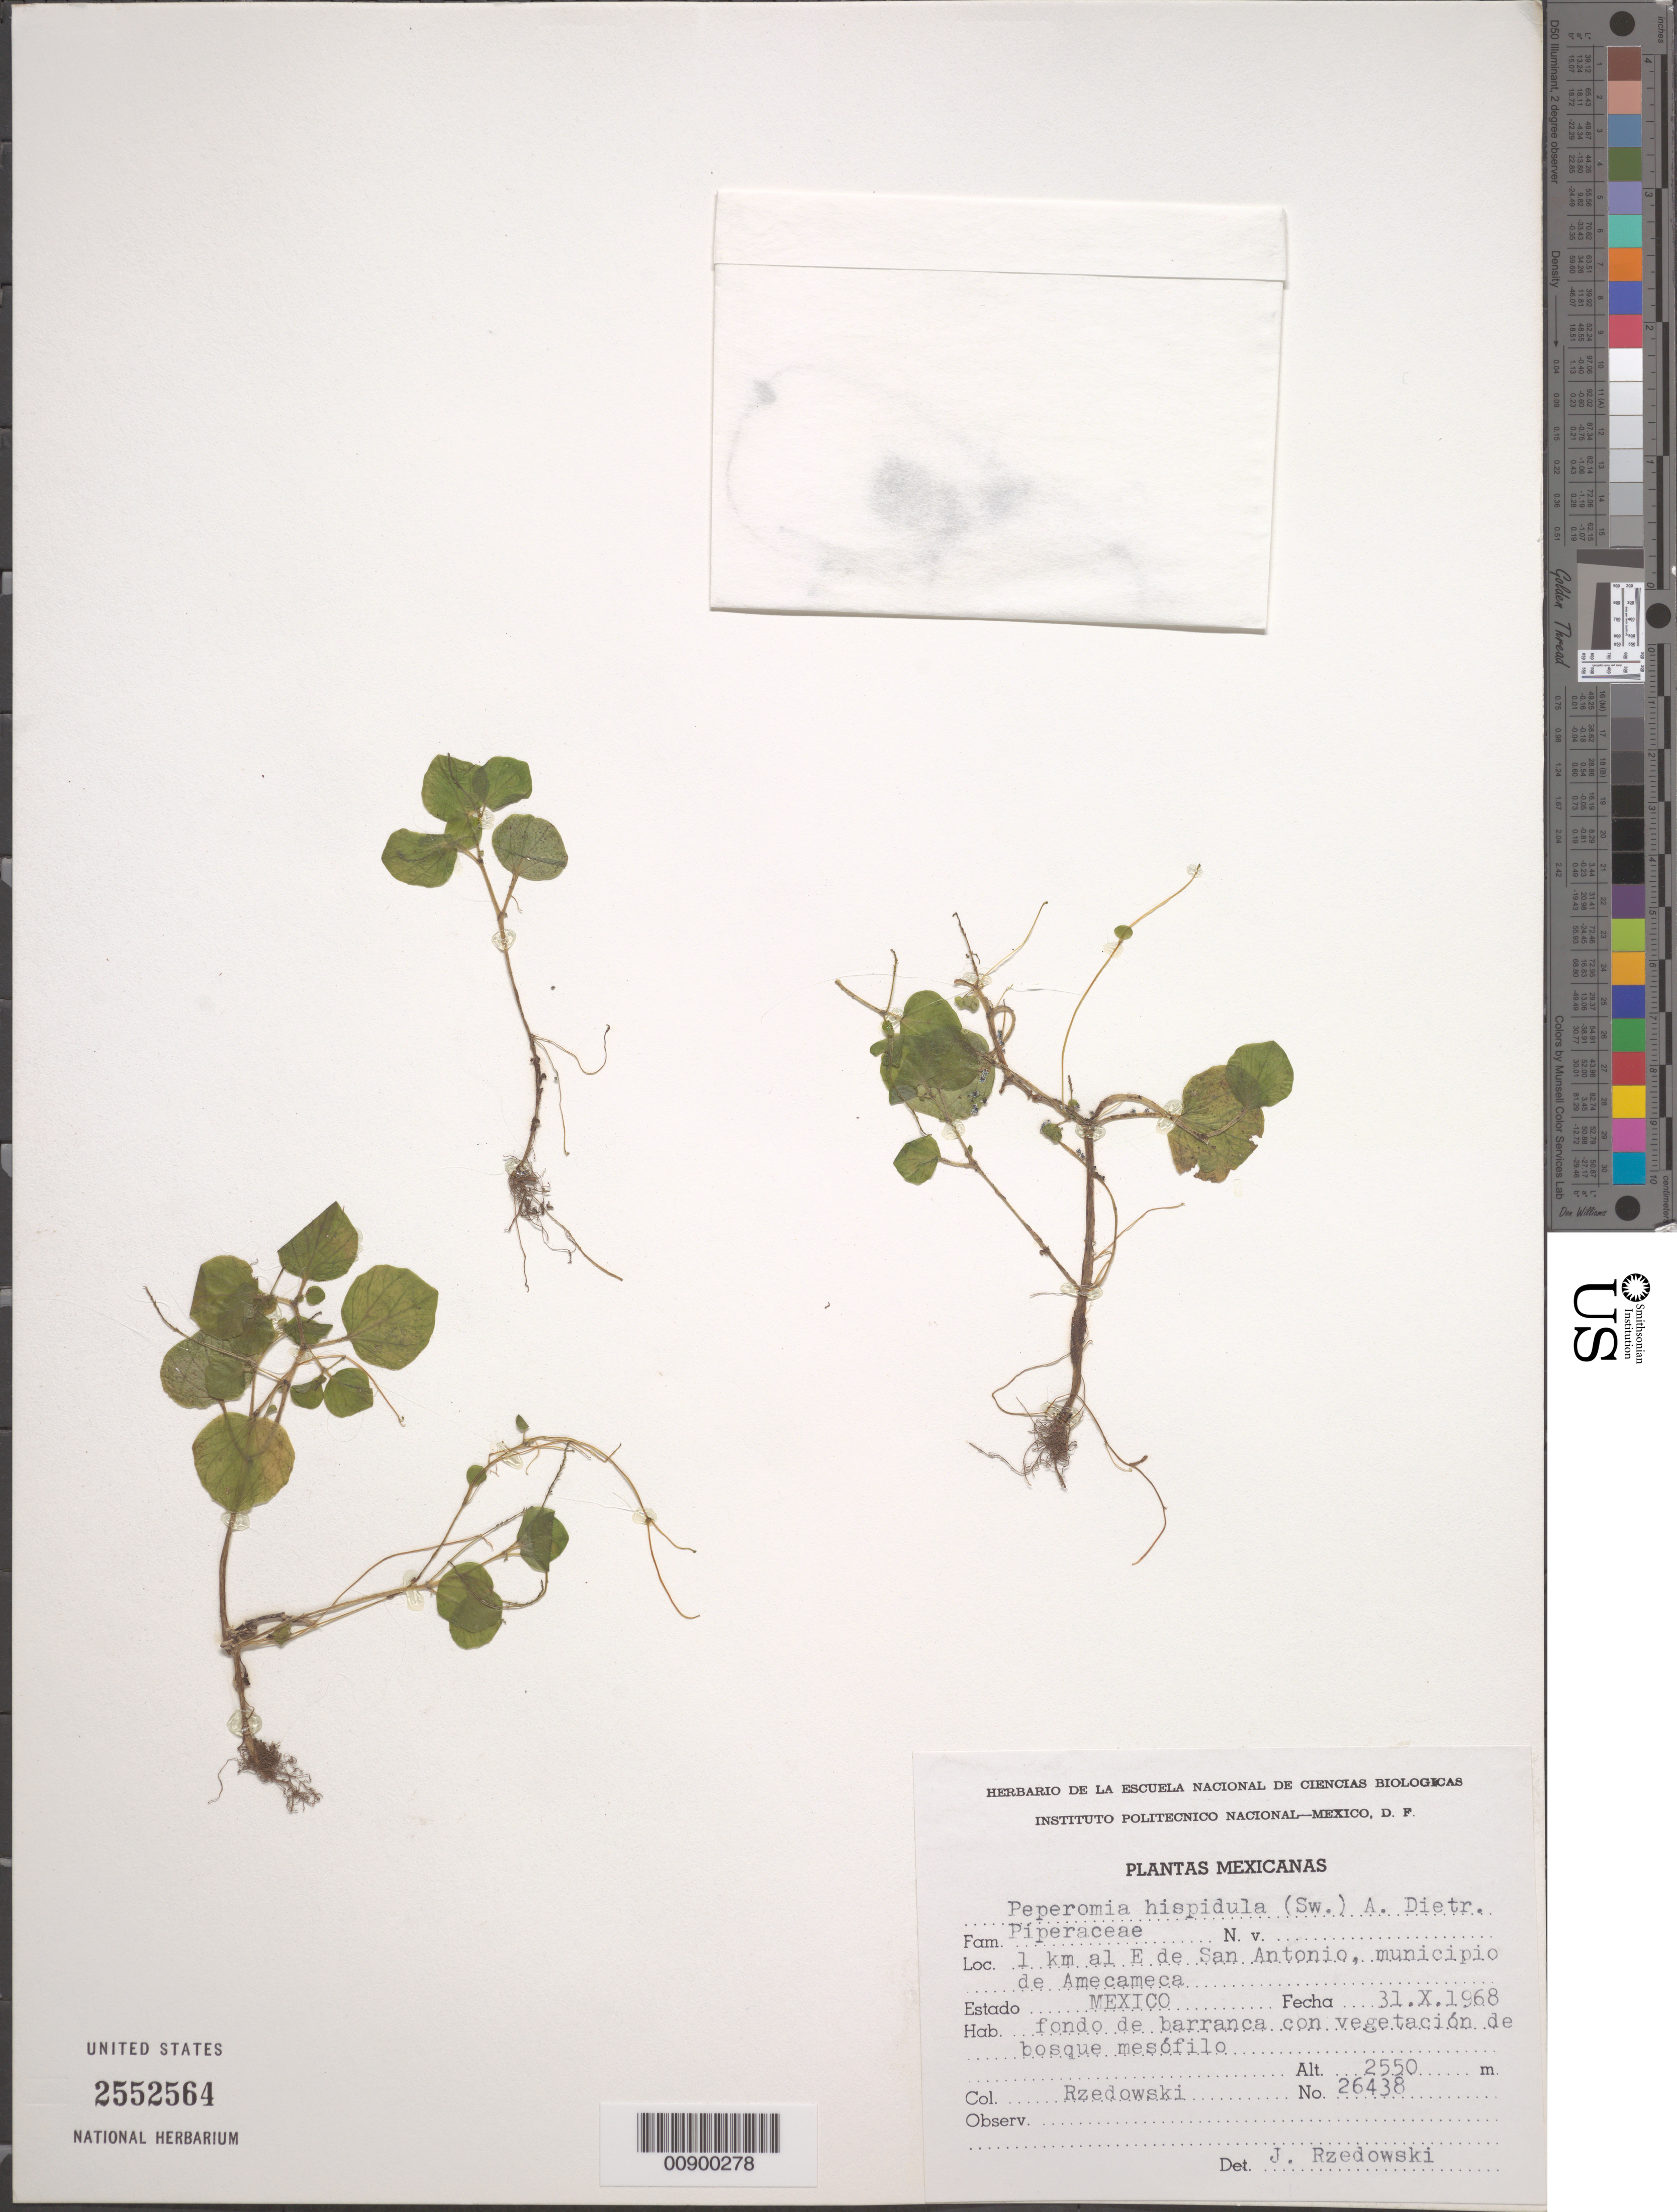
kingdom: Plantae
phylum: Tracheophyta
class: Magnoliopsida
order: Piperales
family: Piperaceae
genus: Peperomia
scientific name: Peperomia hispidula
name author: (Sw.) A. Dietr.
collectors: J. Rzedowski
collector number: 26438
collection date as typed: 31 Oct 1968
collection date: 1968-10-31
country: México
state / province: México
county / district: Amecameca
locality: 1 km al E de San Antonio, municipio de Amecameca, Estado de México.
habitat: Fondo de barranca con vegetación de bosque mesófilo.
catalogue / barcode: US 2552564